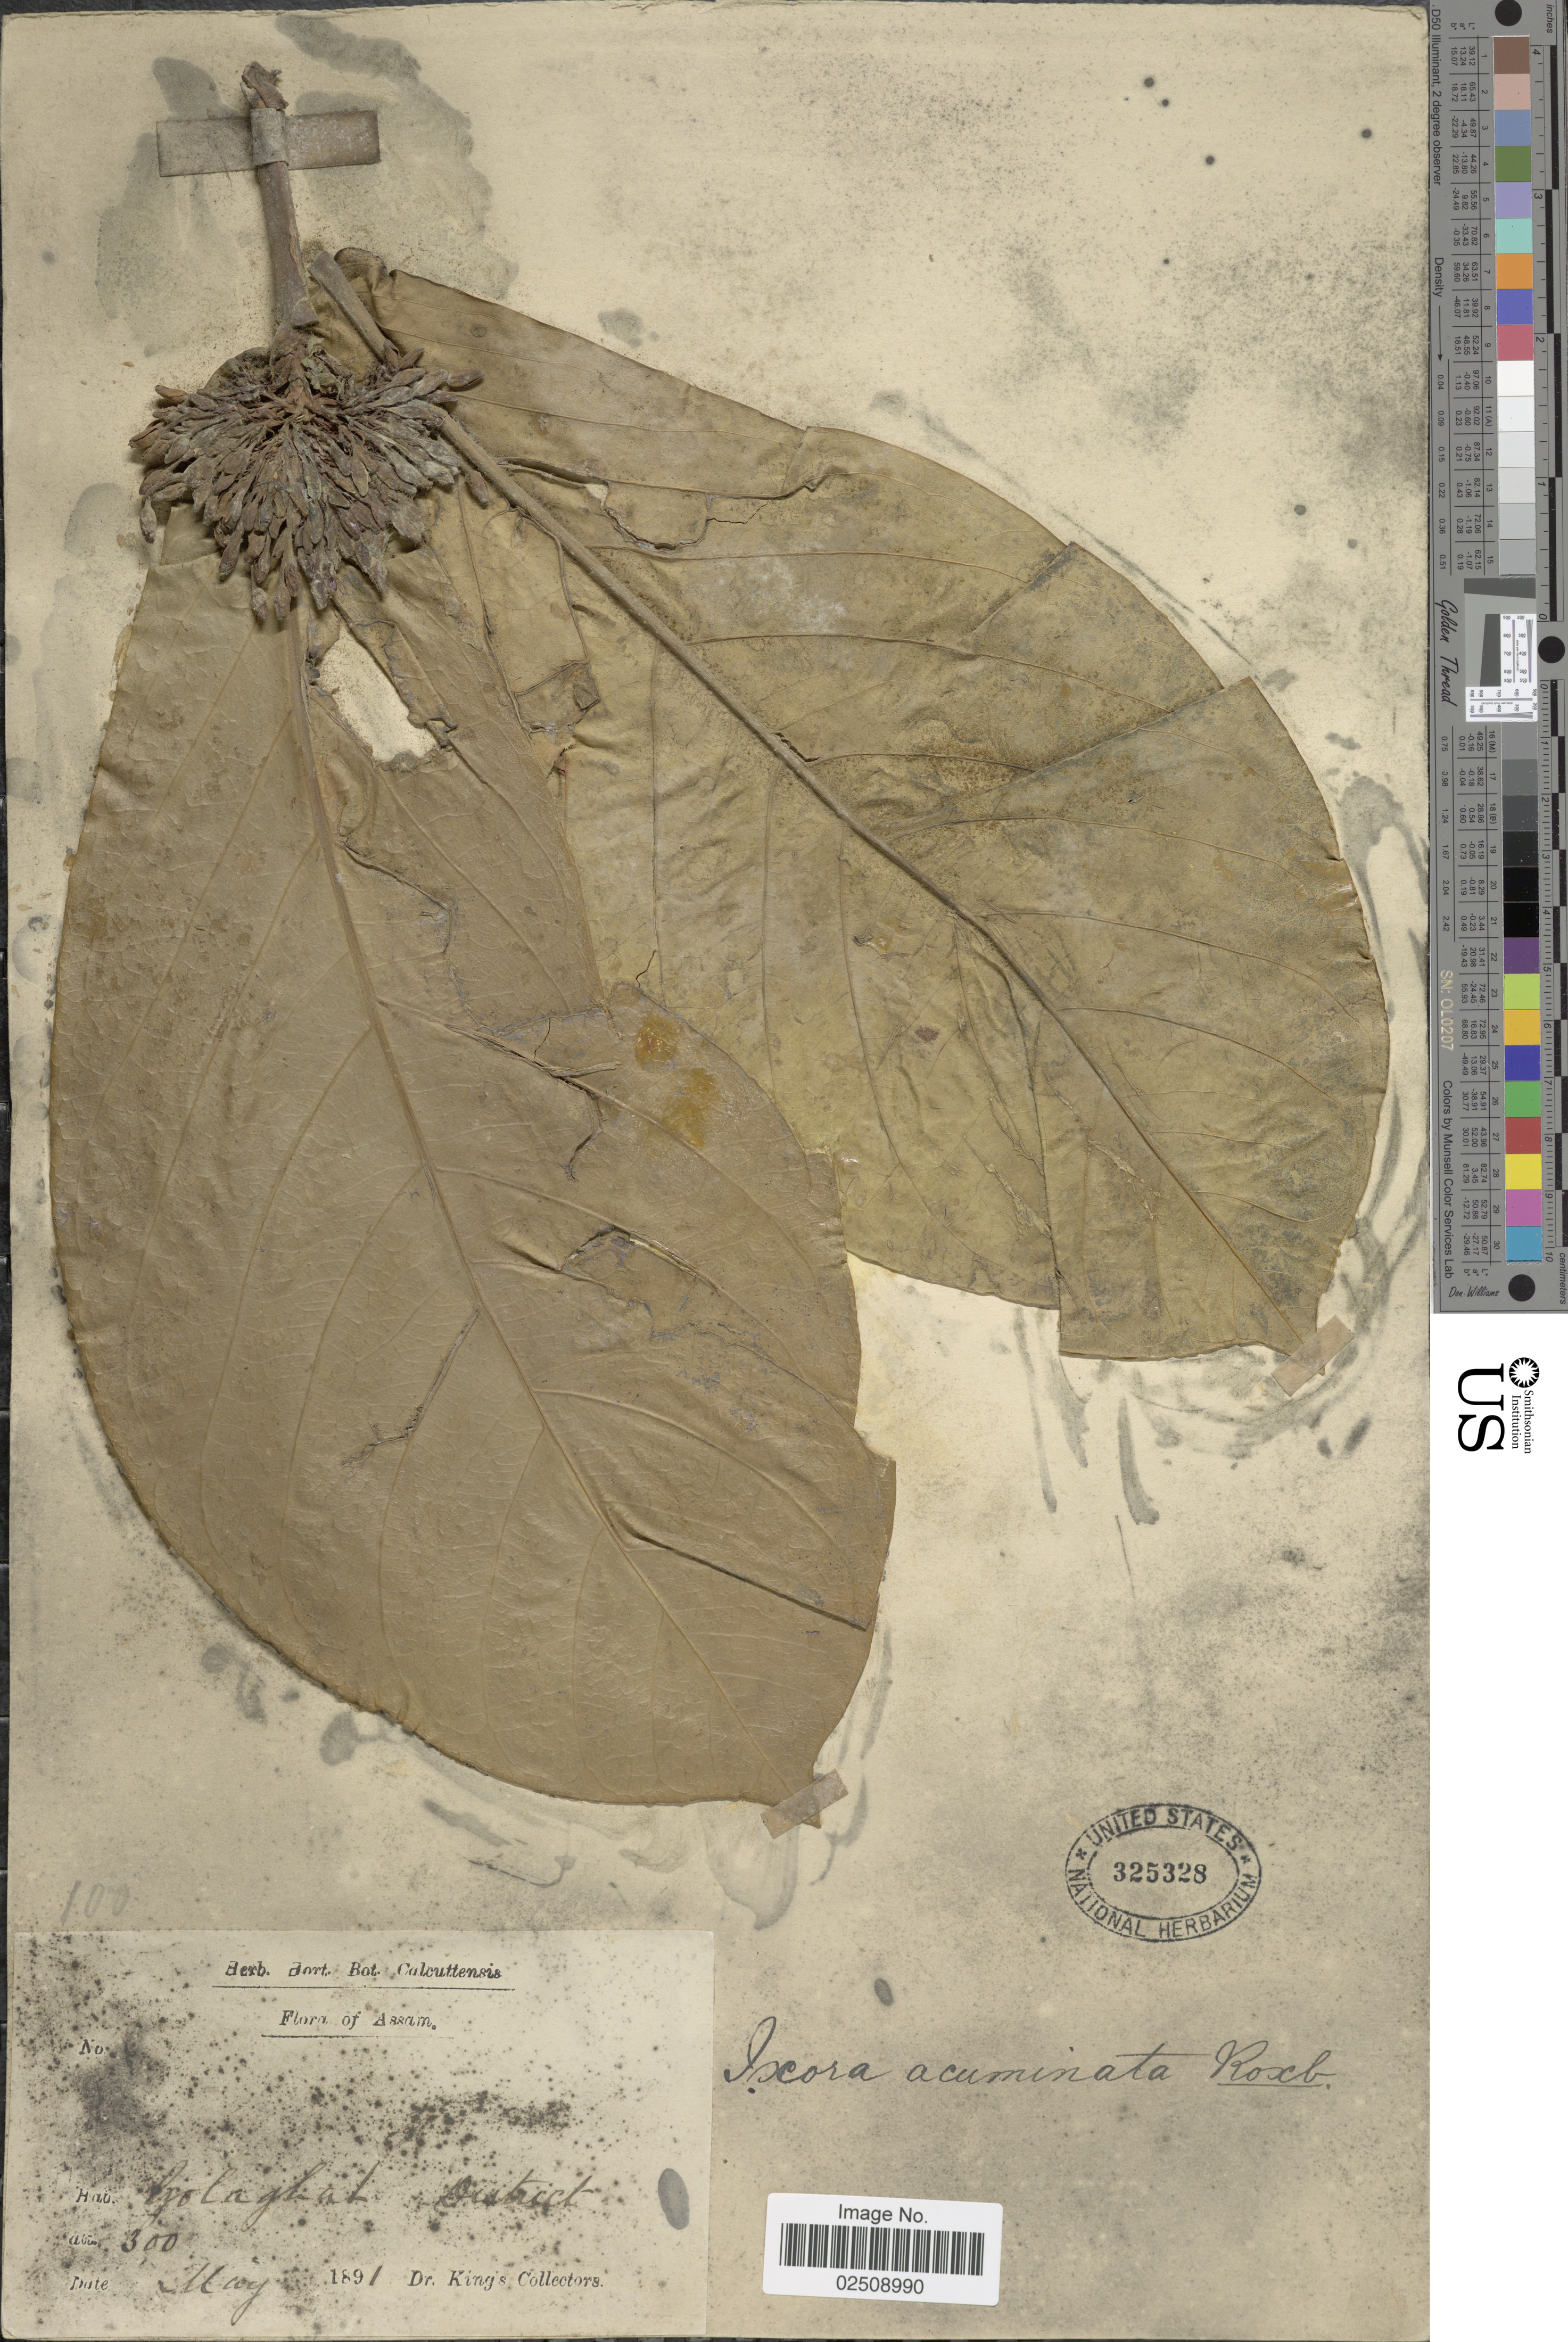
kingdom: Plantae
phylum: Tracheophyta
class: Magnoliopsida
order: Gentianales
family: Rubiaceae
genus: Ixora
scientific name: Ixora acuminata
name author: Roxb.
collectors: Dr. King's collector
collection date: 1891-05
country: India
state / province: Assam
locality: Golaghat District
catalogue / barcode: US 325328